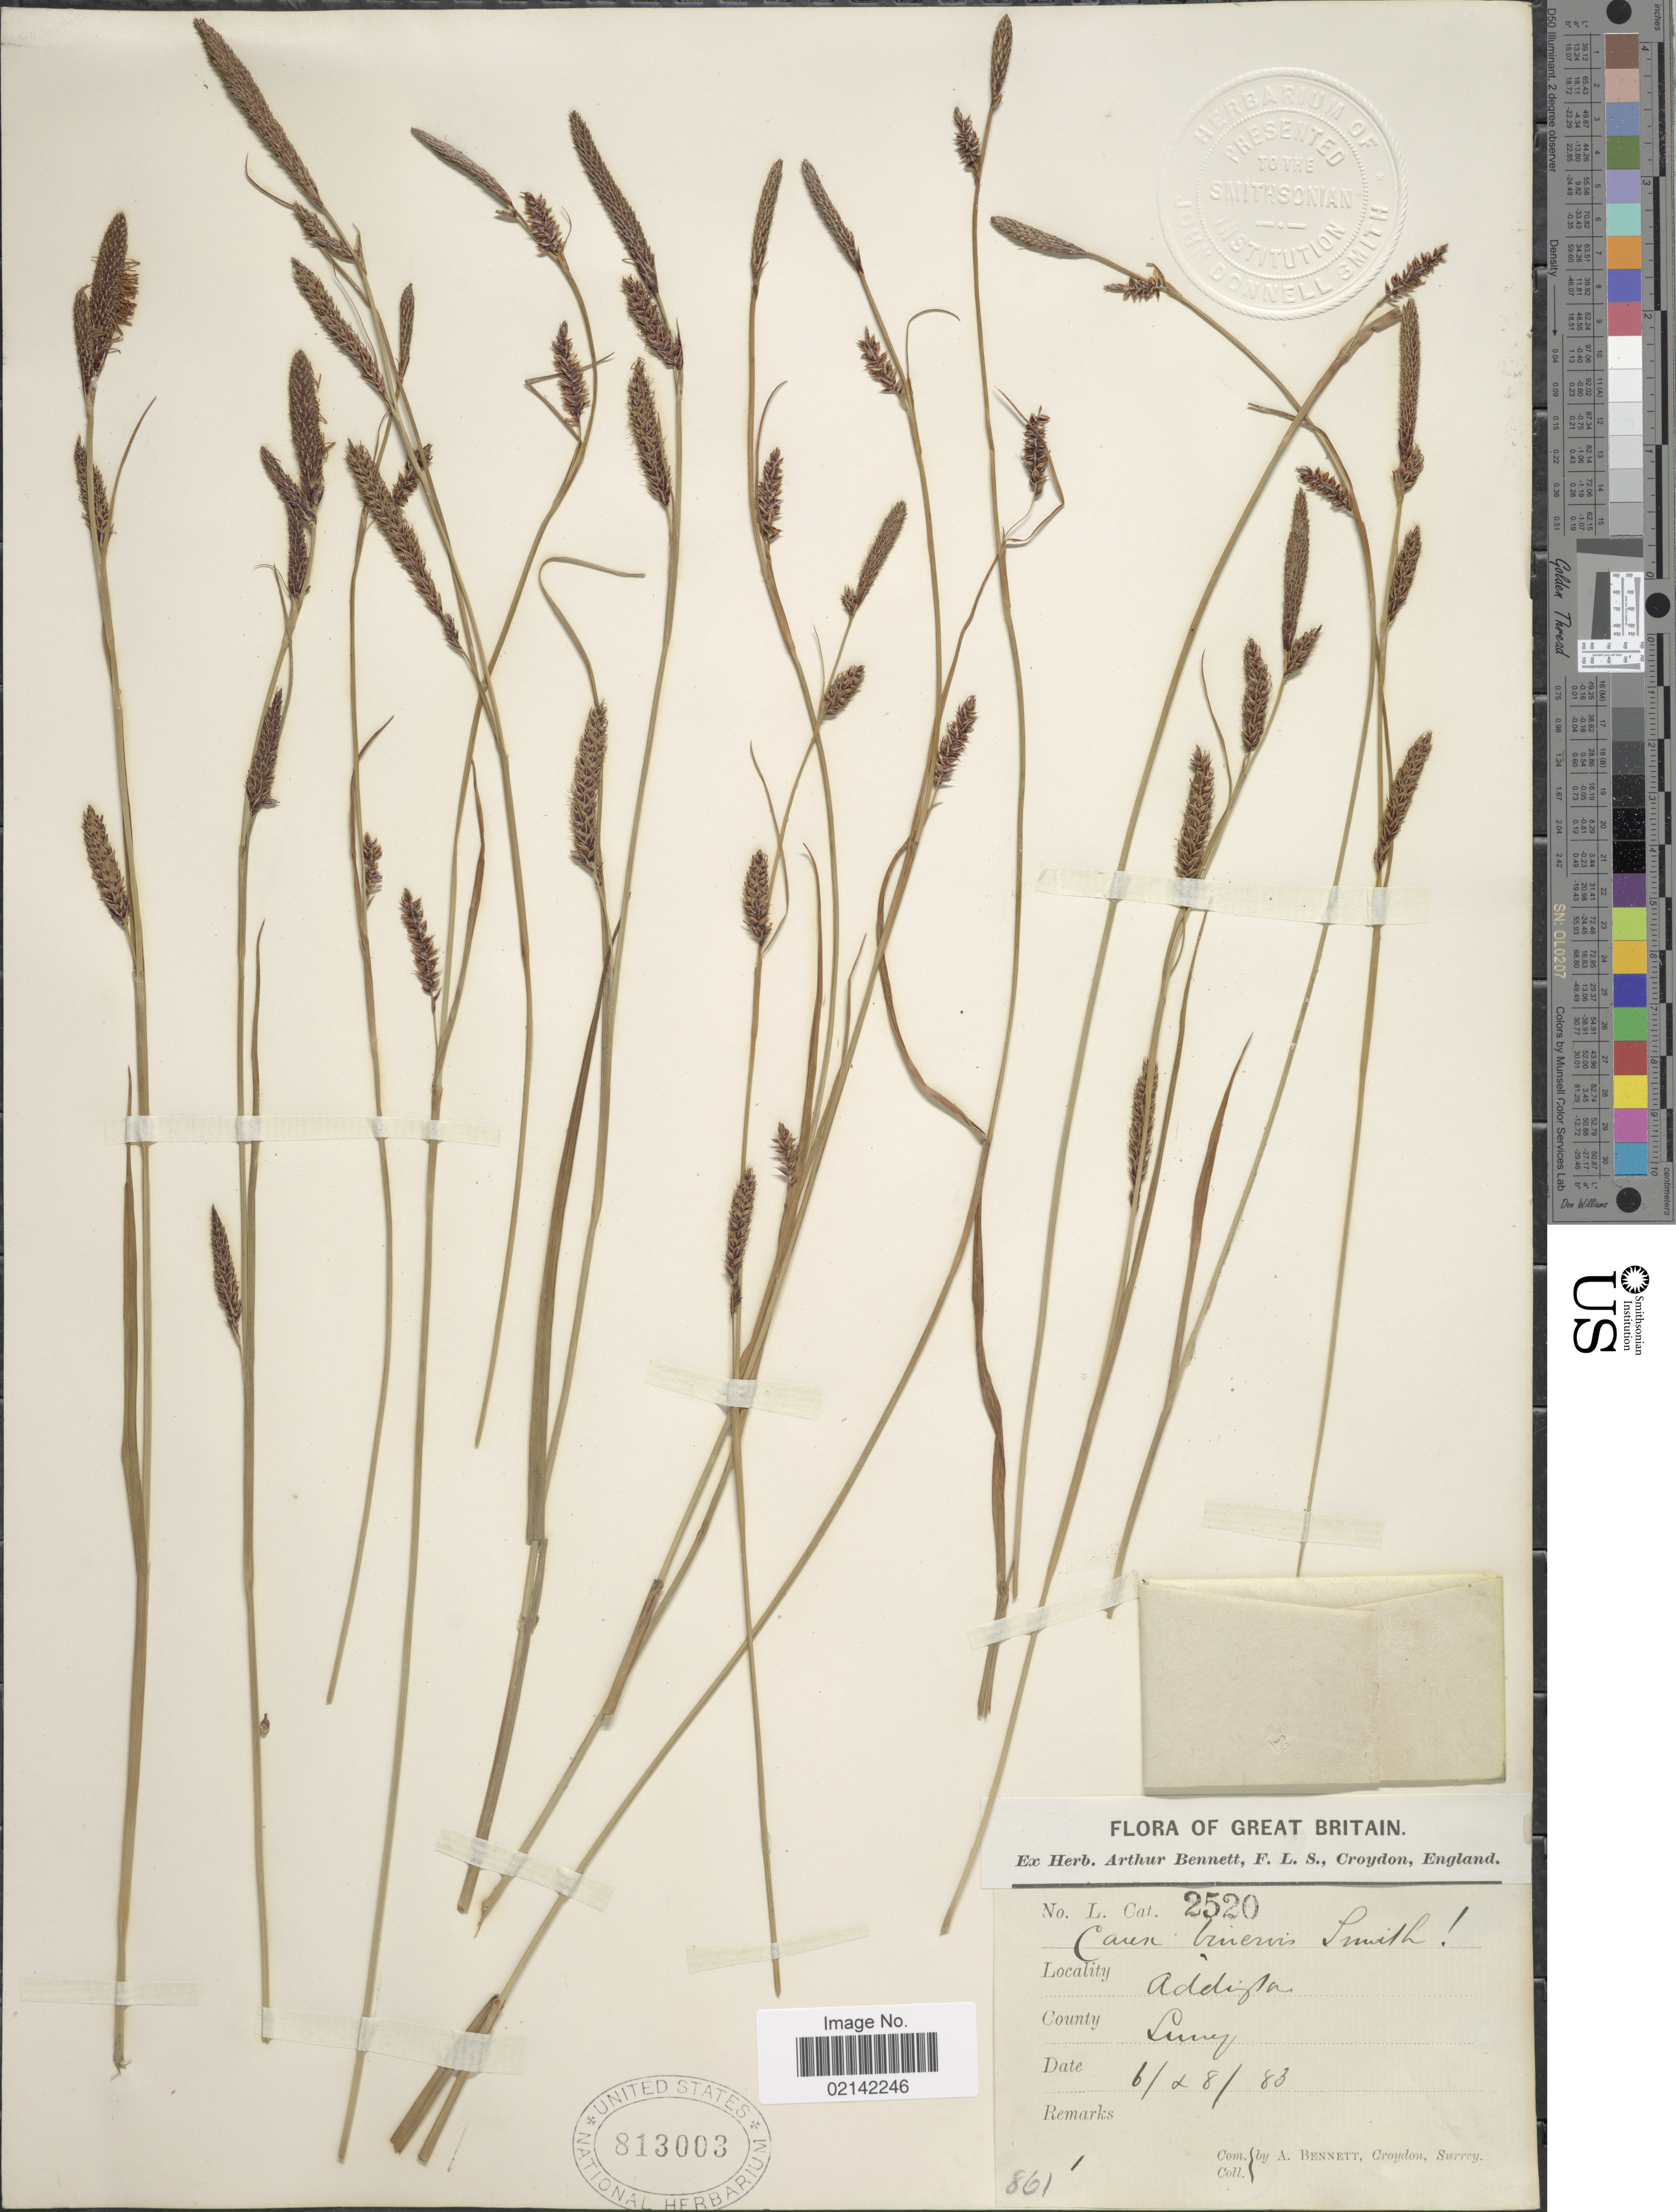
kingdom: Plantae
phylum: Tracheophyta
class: Liliopsida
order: Poales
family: Cyperaceae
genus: Carex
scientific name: Carex binervis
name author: Sm.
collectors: A. Bennett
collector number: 861/2520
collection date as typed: Transcribed d/m/y: 28/6/83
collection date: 1883-06-28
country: United Kingdom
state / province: England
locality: Addington. Surrey Great Britain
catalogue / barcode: US 813003